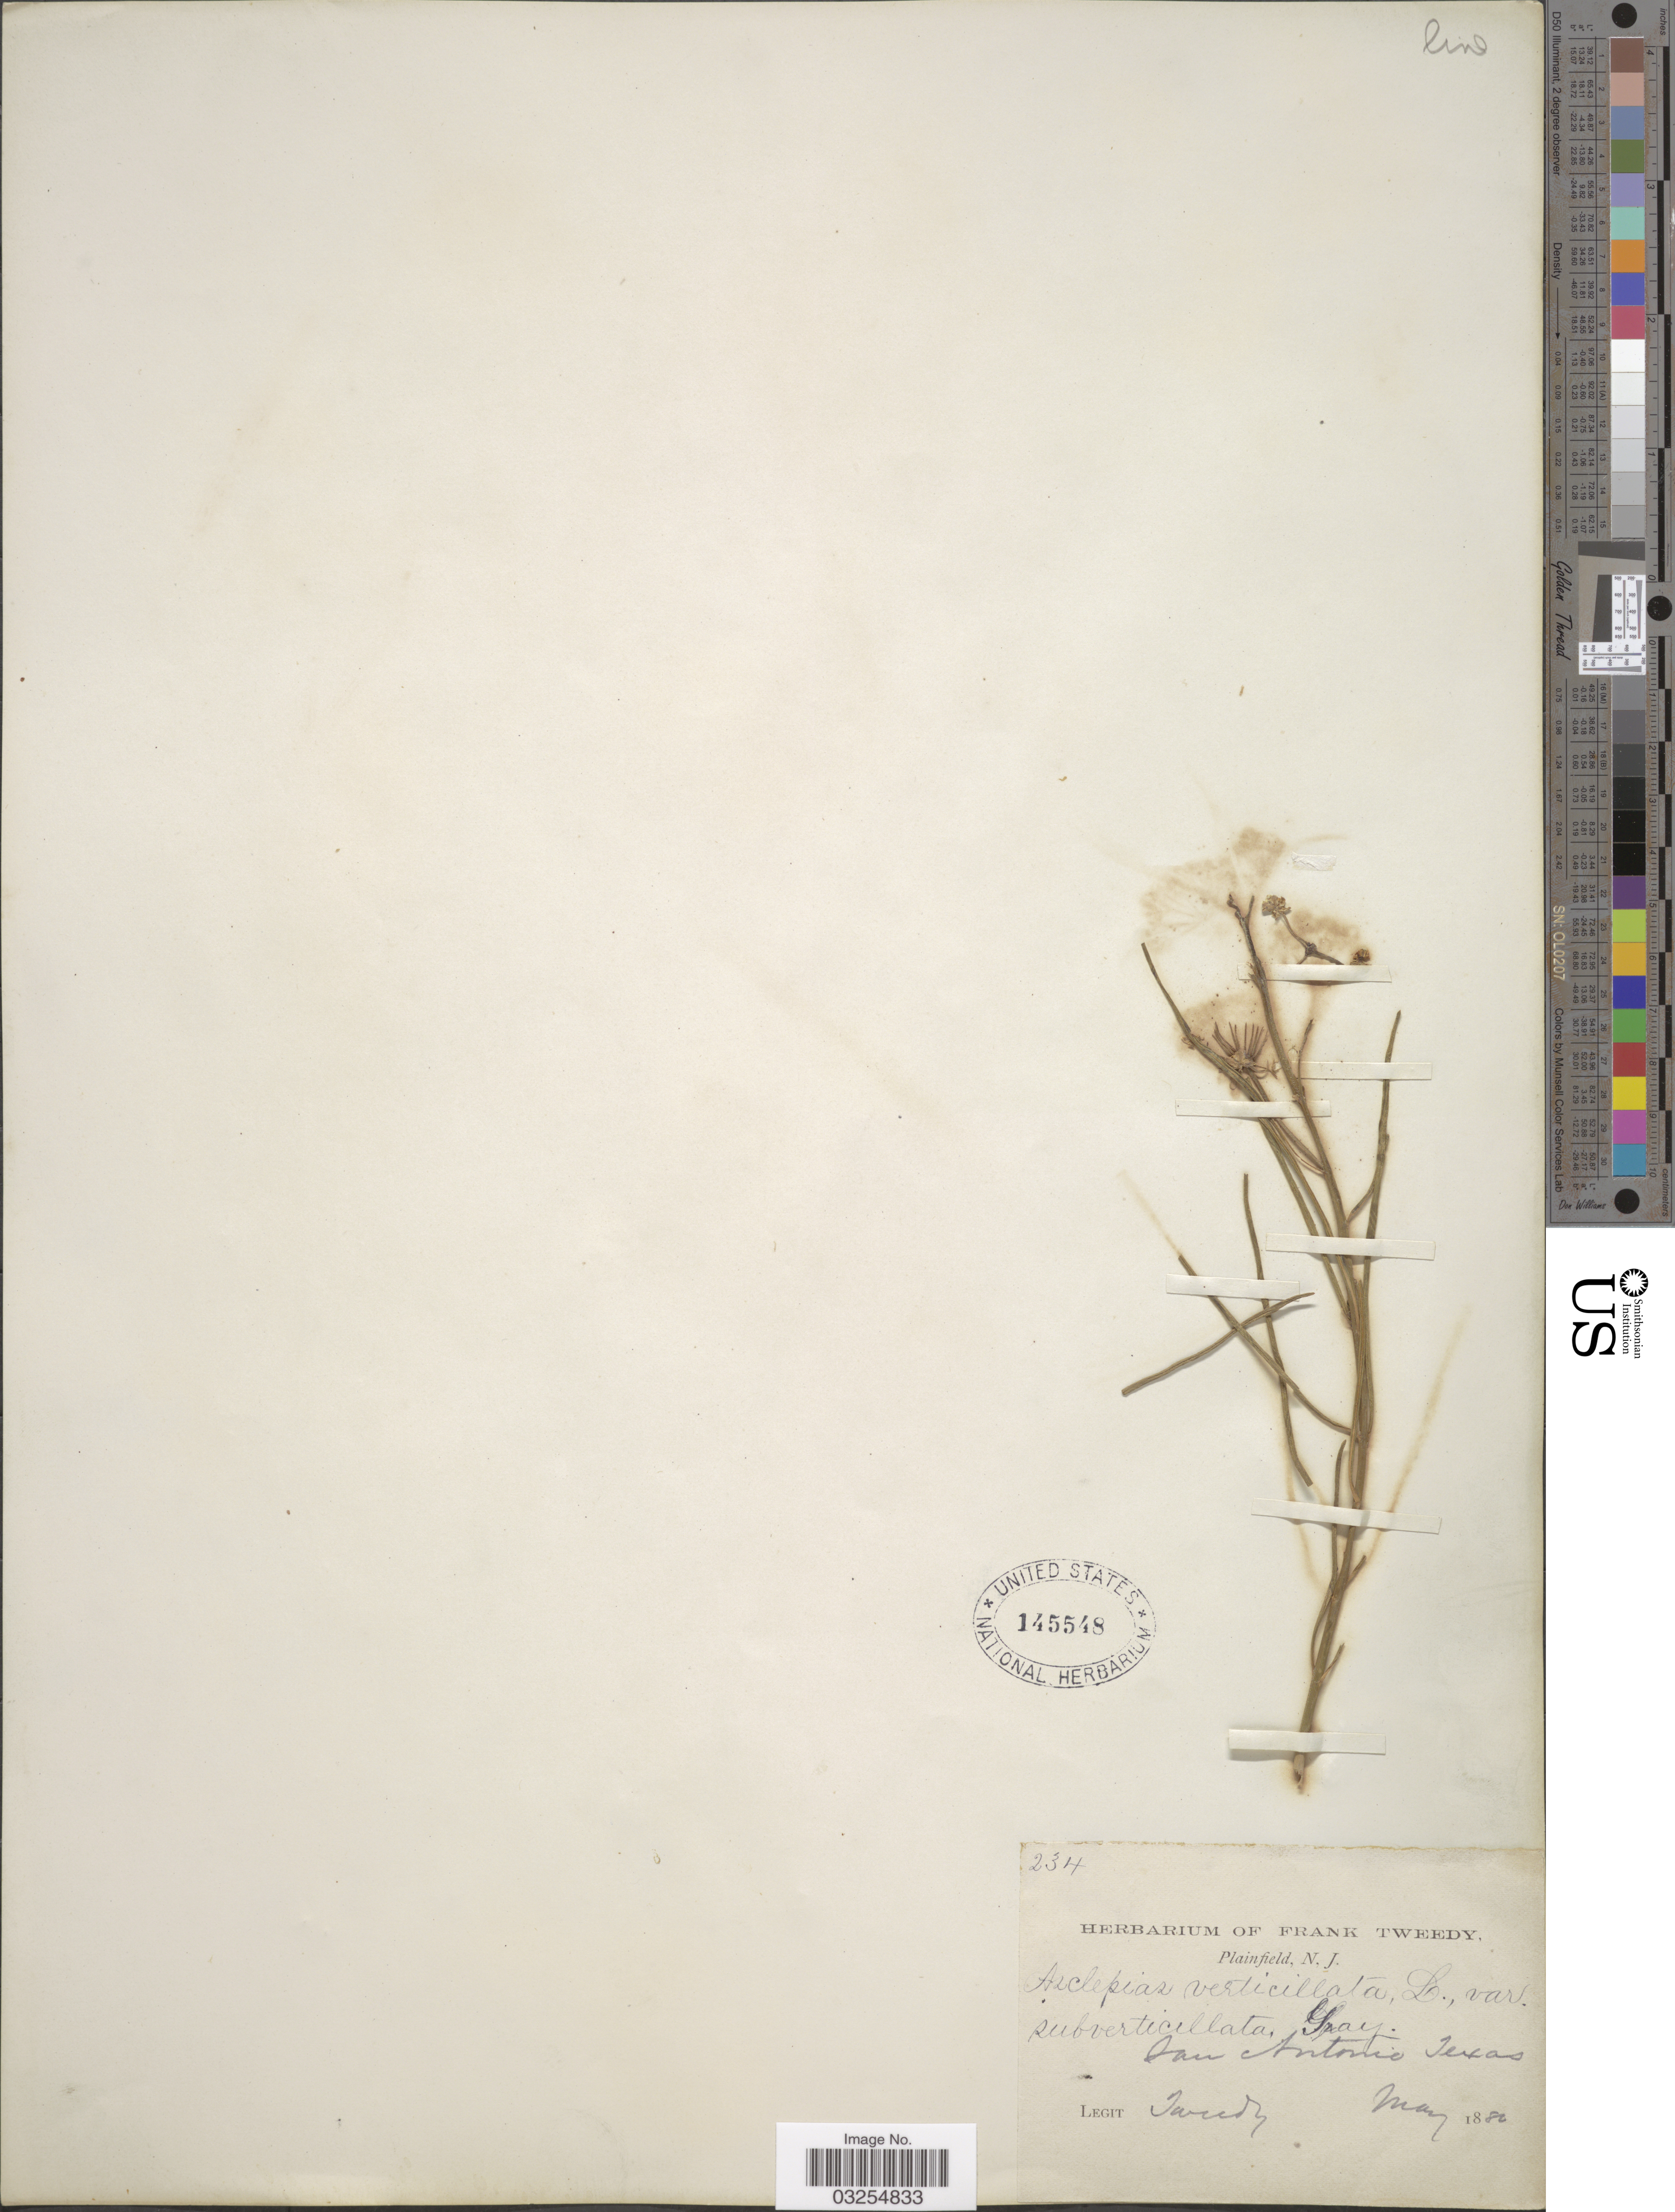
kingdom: Plantae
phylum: Tracheophyta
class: Magnoliopsida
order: Gentianales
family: Apocynaceae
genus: Asclepias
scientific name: Asclepias linearis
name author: Scheele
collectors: F. Tweedy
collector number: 234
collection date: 1881-05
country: United States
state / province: Texas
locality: San Antonio.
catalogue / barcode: US 145548